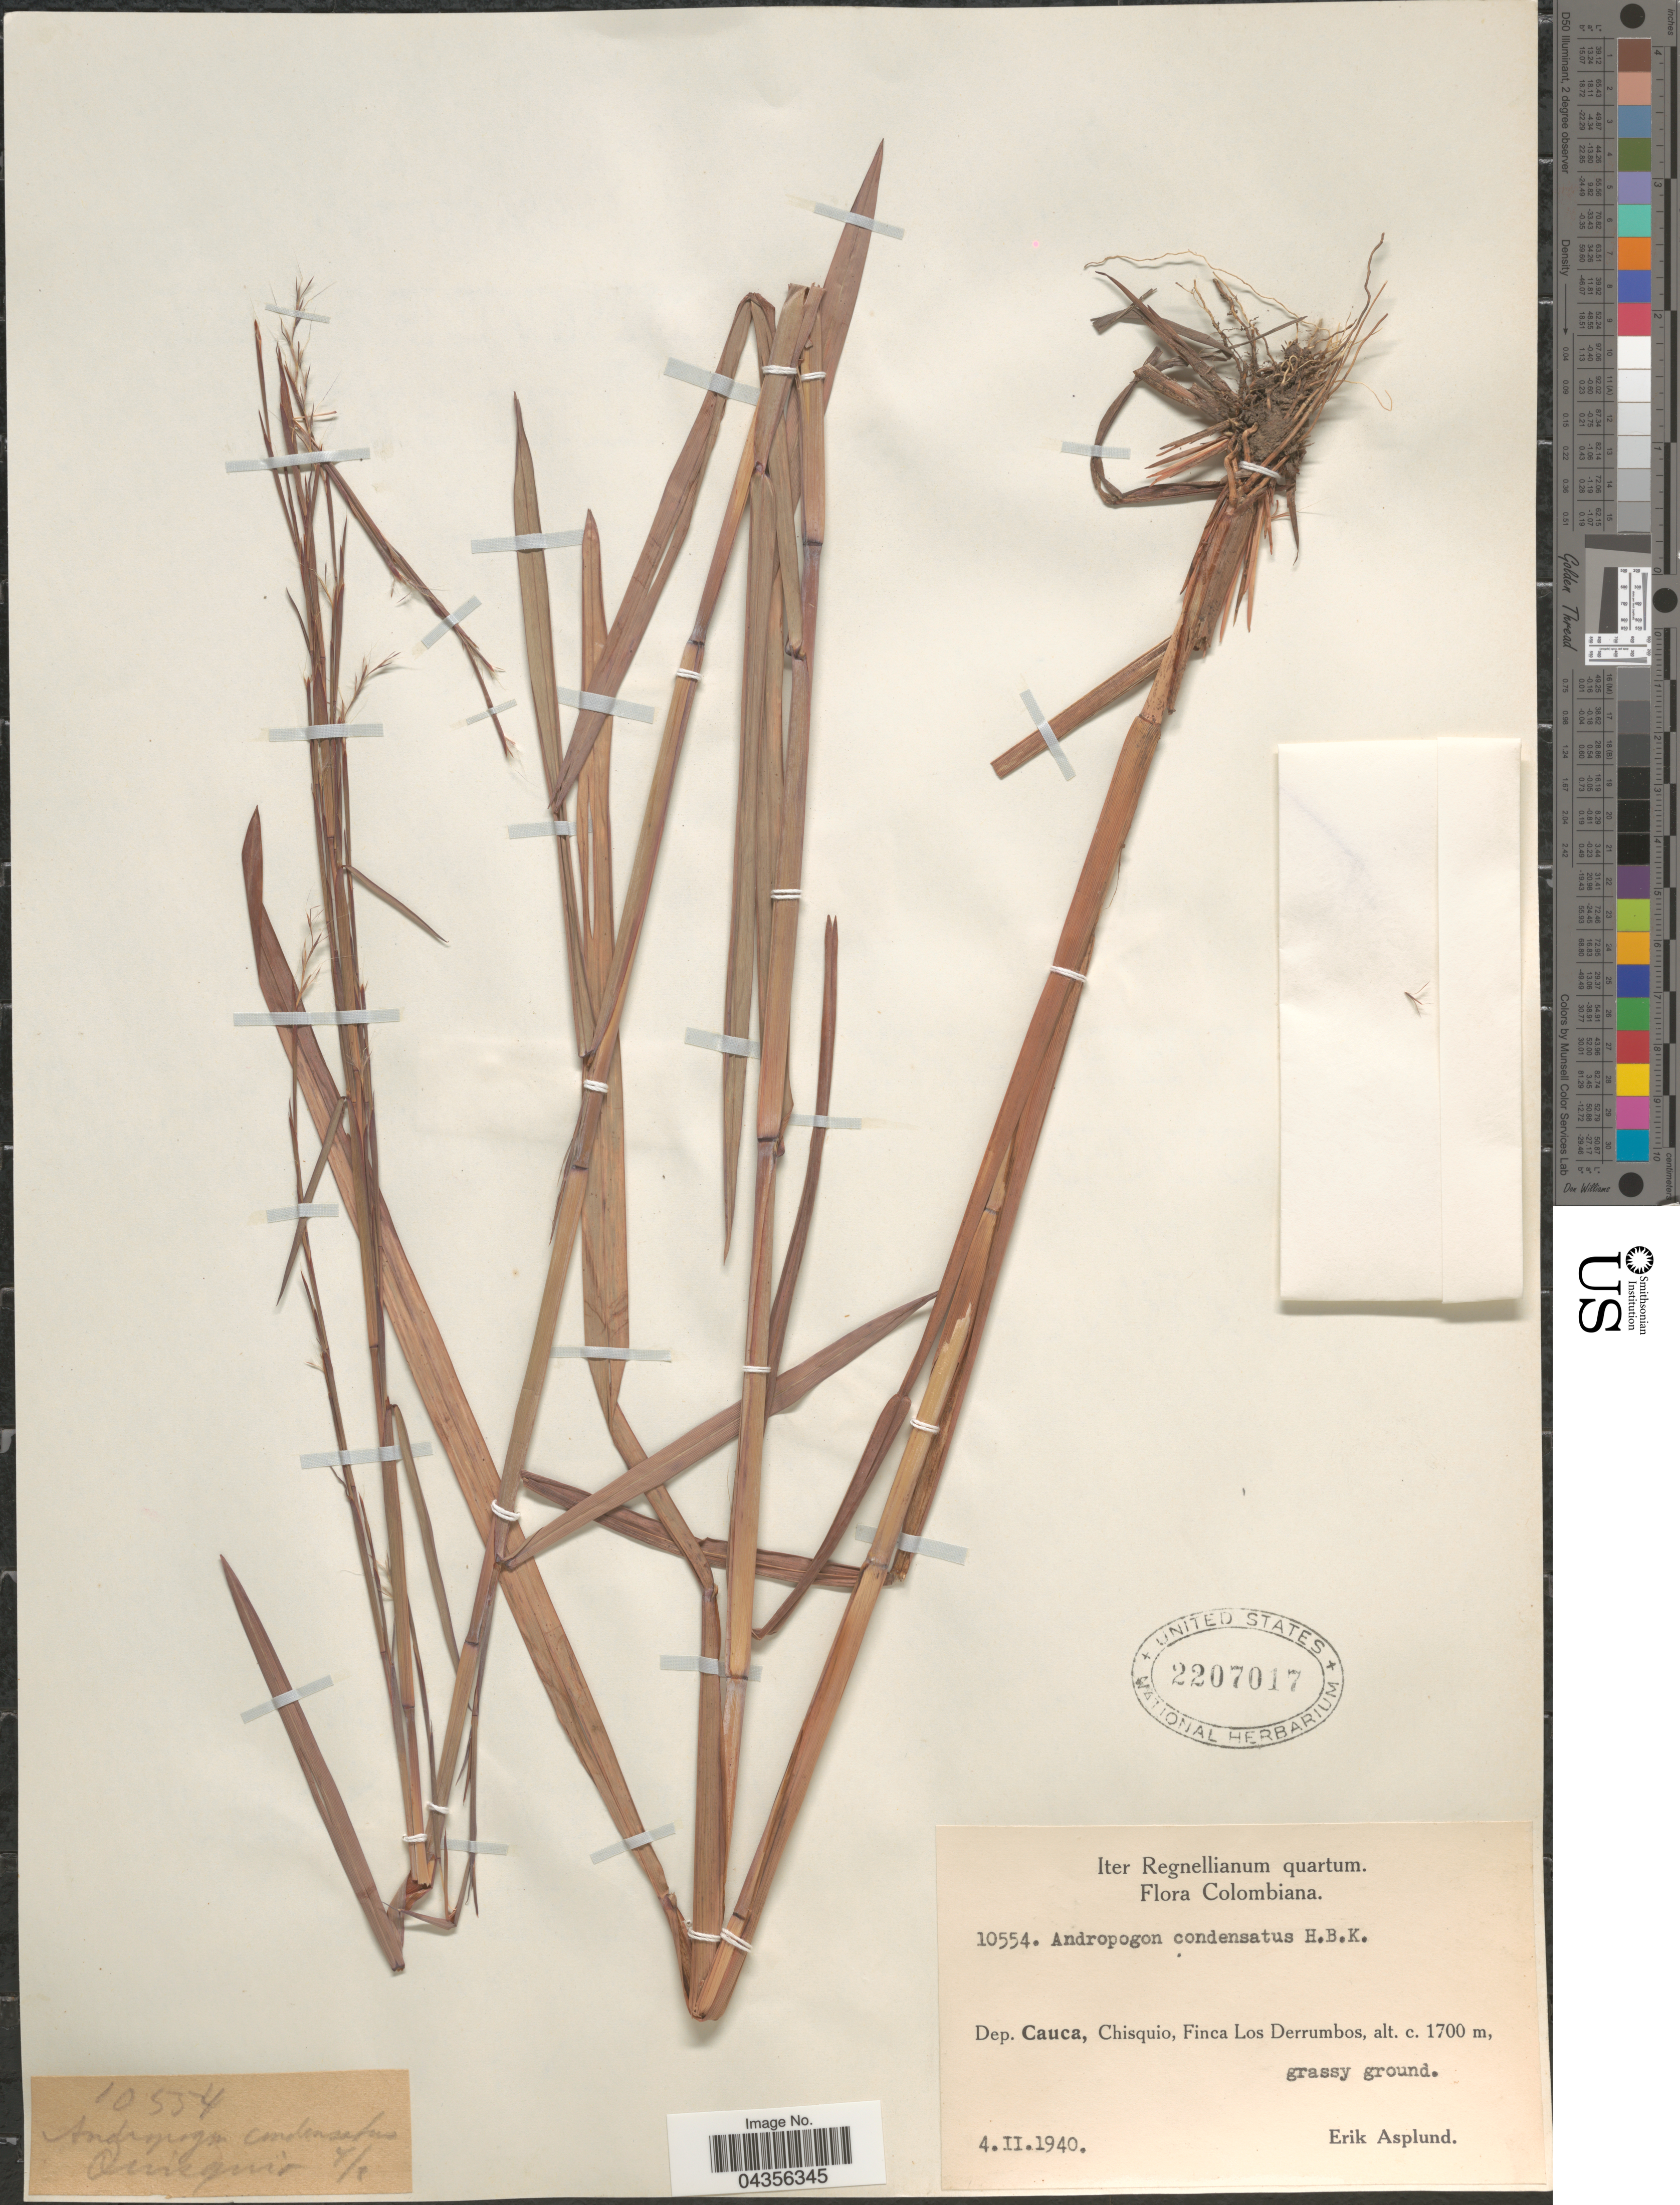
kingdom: Plantae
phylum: Tracheophyta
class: Liliopsida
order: Poales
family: Poaceae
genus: Schizachyrium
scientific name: Schizachyrium microstachyum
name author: (Desv. ex Ham.) Roseng. et al.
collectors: E. Asplund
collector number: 10554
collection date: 1940-02-04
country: Colombia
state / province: Cauca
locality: Iter Regnellianum quartum. Dep. Cauca, Chisquio, Finca Los Derrumbos.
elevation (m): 1700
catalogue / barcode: US 2207017